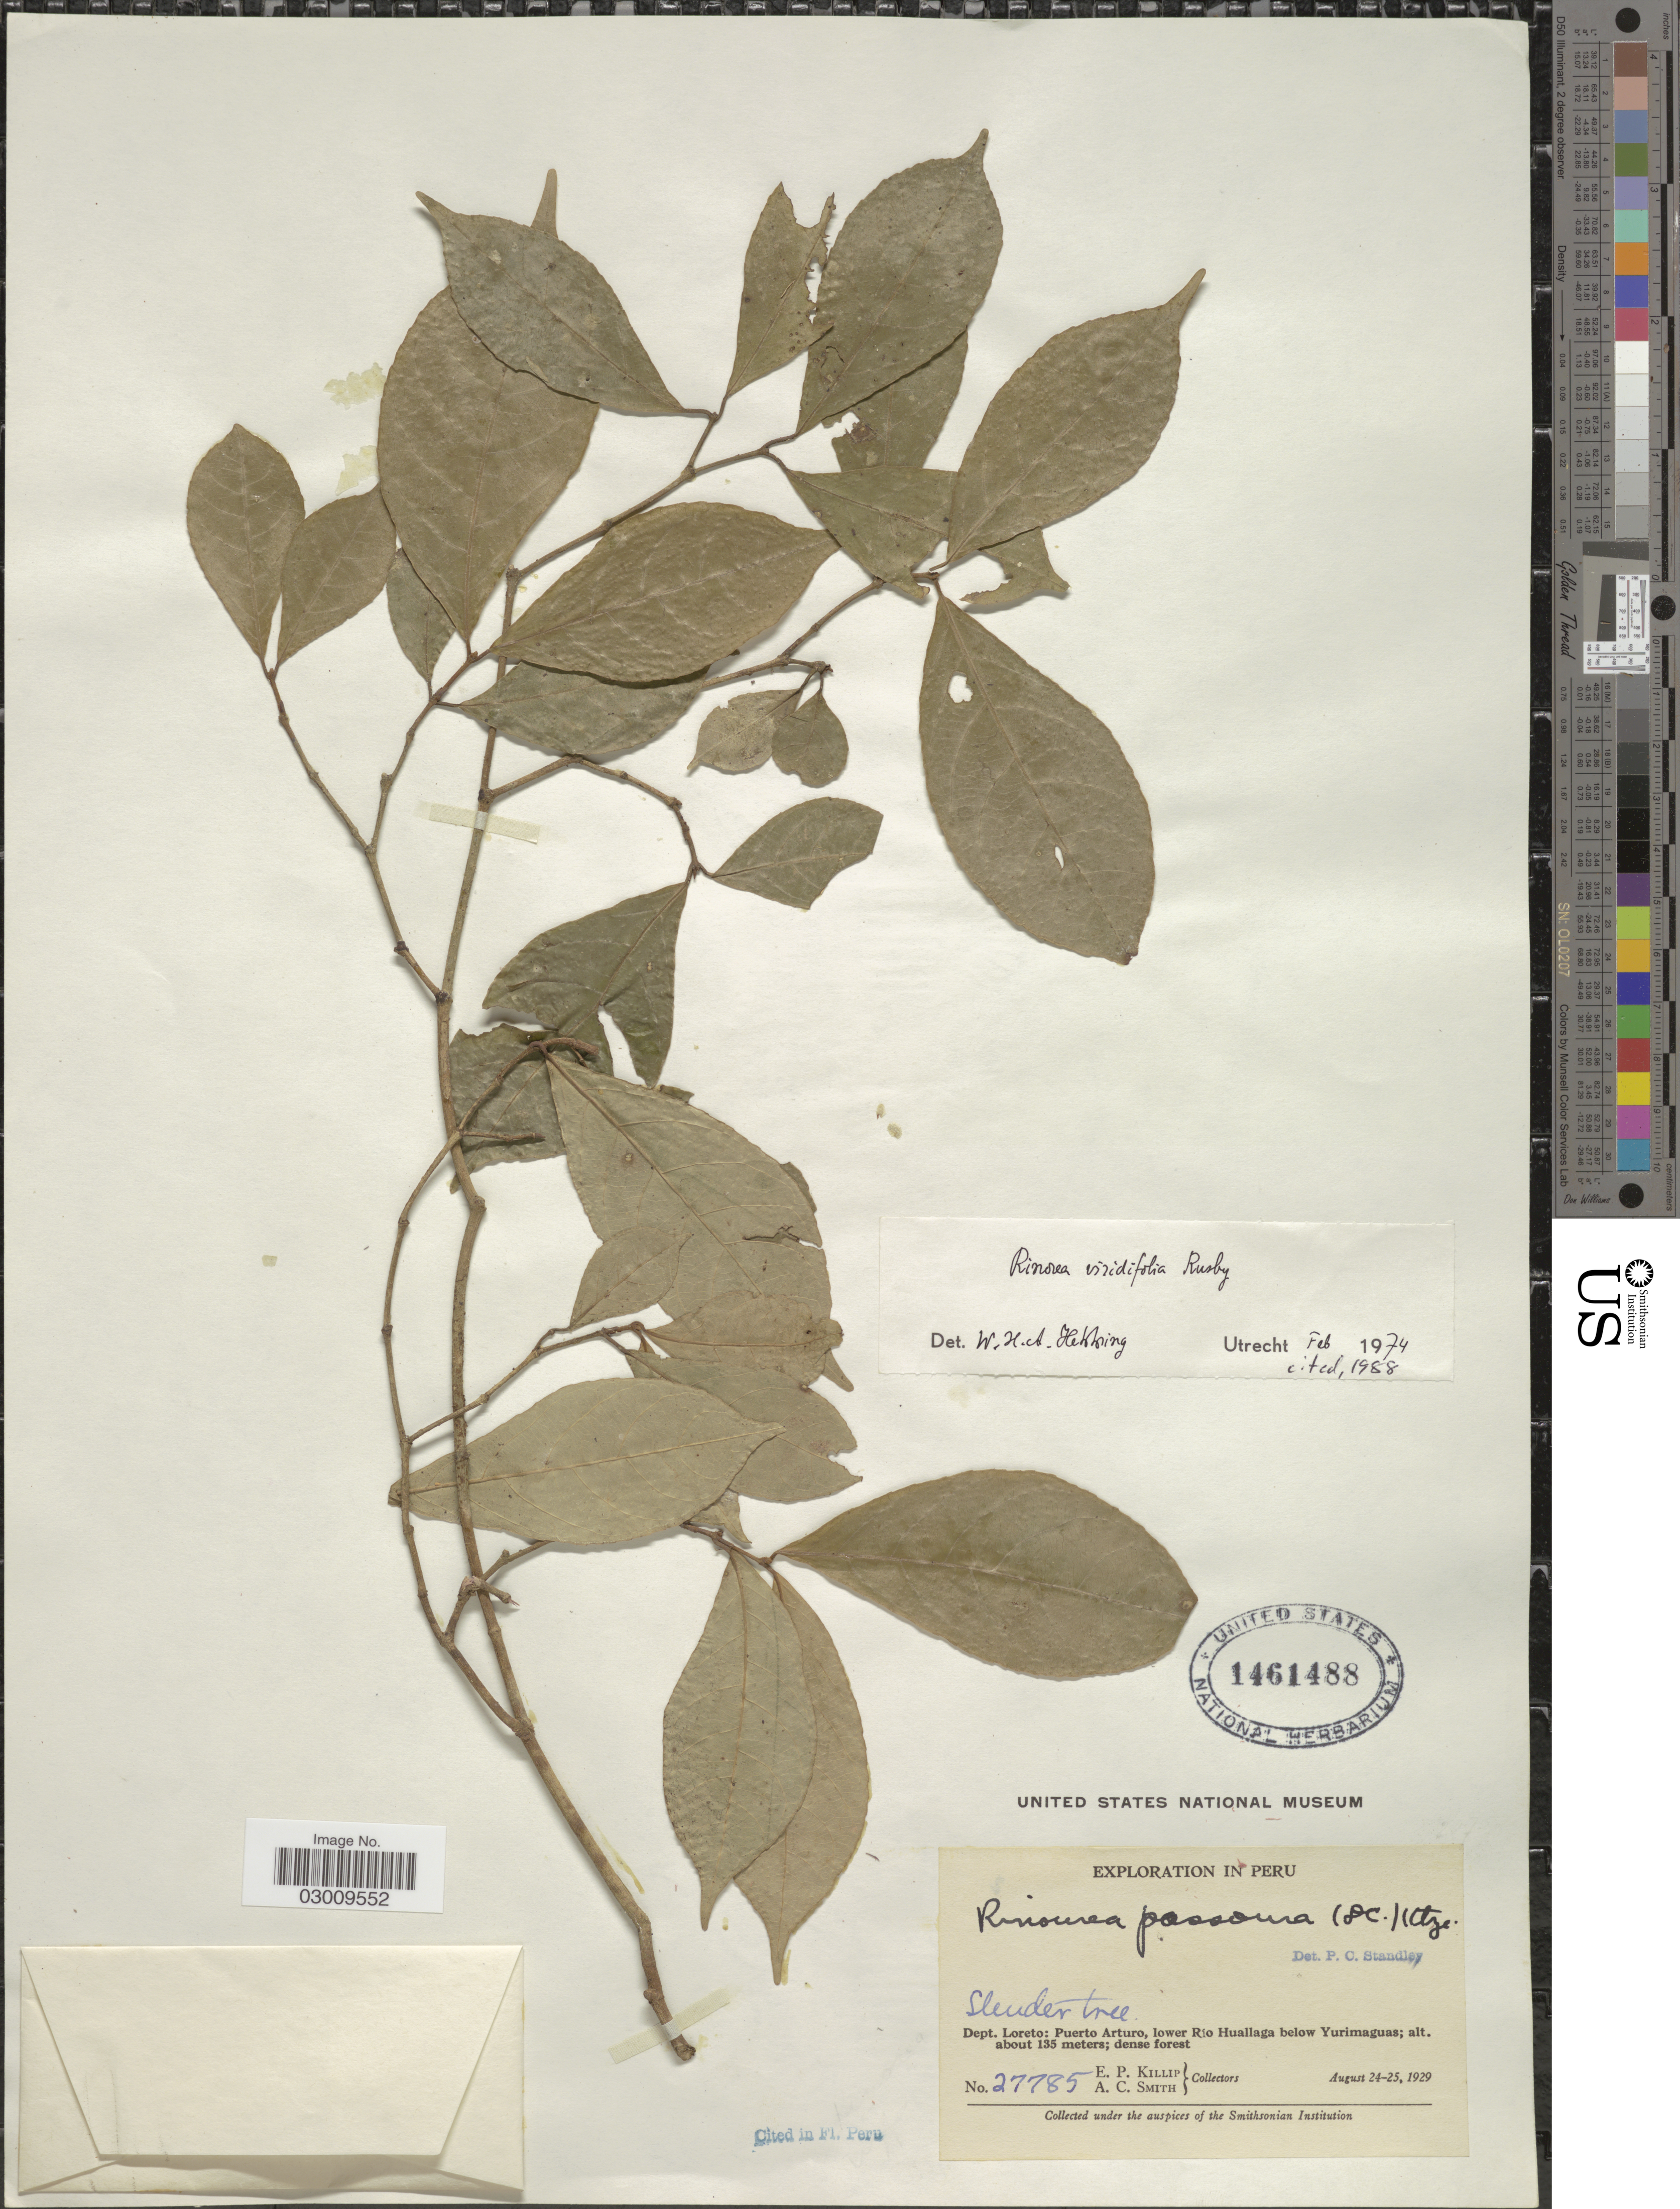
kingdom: Plantae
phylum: Tracheophyta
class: Magnoliopsida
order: Malpighiales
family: Violaceae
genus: Rinorea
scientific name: Rinorea viridifolia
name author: Rusby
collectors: E. P. Killip & A. C. Smith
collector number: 27785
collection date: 1929-08-24/1929-08-25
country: Peru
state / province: Loreto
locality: Dept. Loreto: Puerto Arturo, lower Río Huallaga below Yurimaguas.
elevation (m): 135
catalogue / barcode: US 1461488